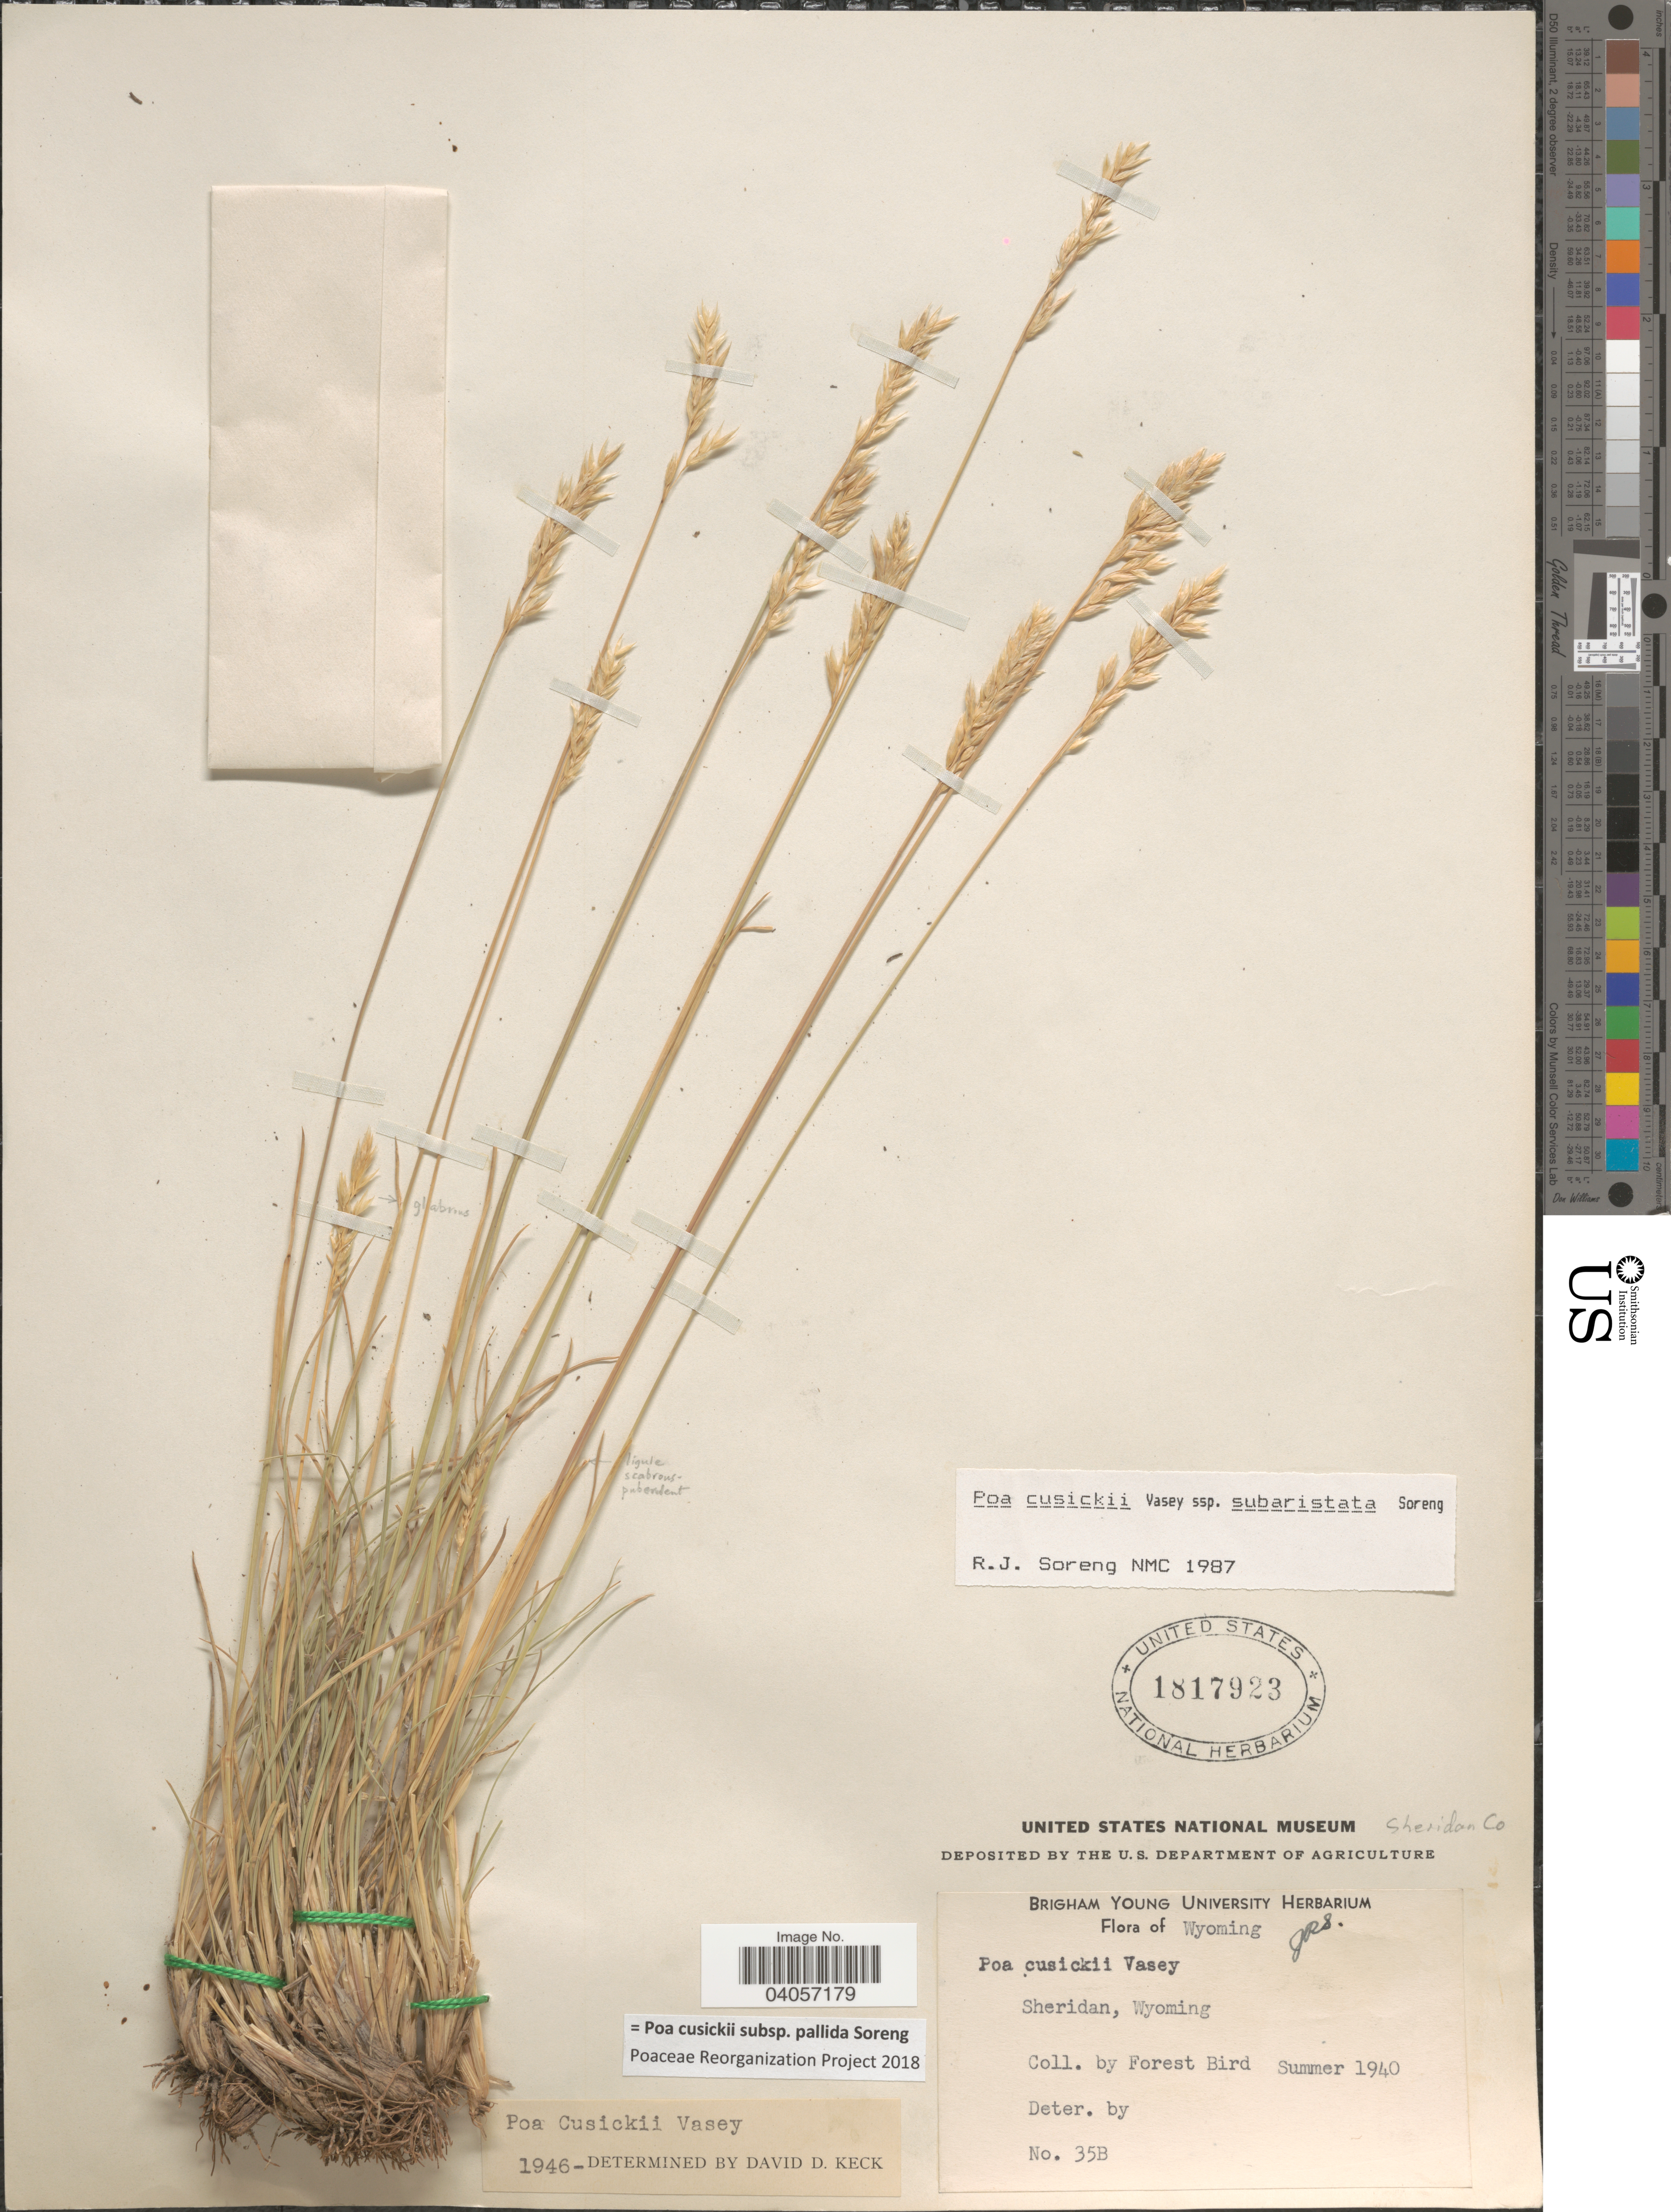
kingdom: Plantae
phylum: Tracheophyta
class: Liliopsida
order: Poales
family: Poaceae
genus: Poa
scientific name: Poa cusickii subsp. pallida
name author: Soreng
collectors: F. Bird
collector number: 35B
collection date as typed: Summer 1940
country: United States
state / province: Wyoming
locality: Sheridan Co. Sheridan.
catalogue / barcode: US 1817923